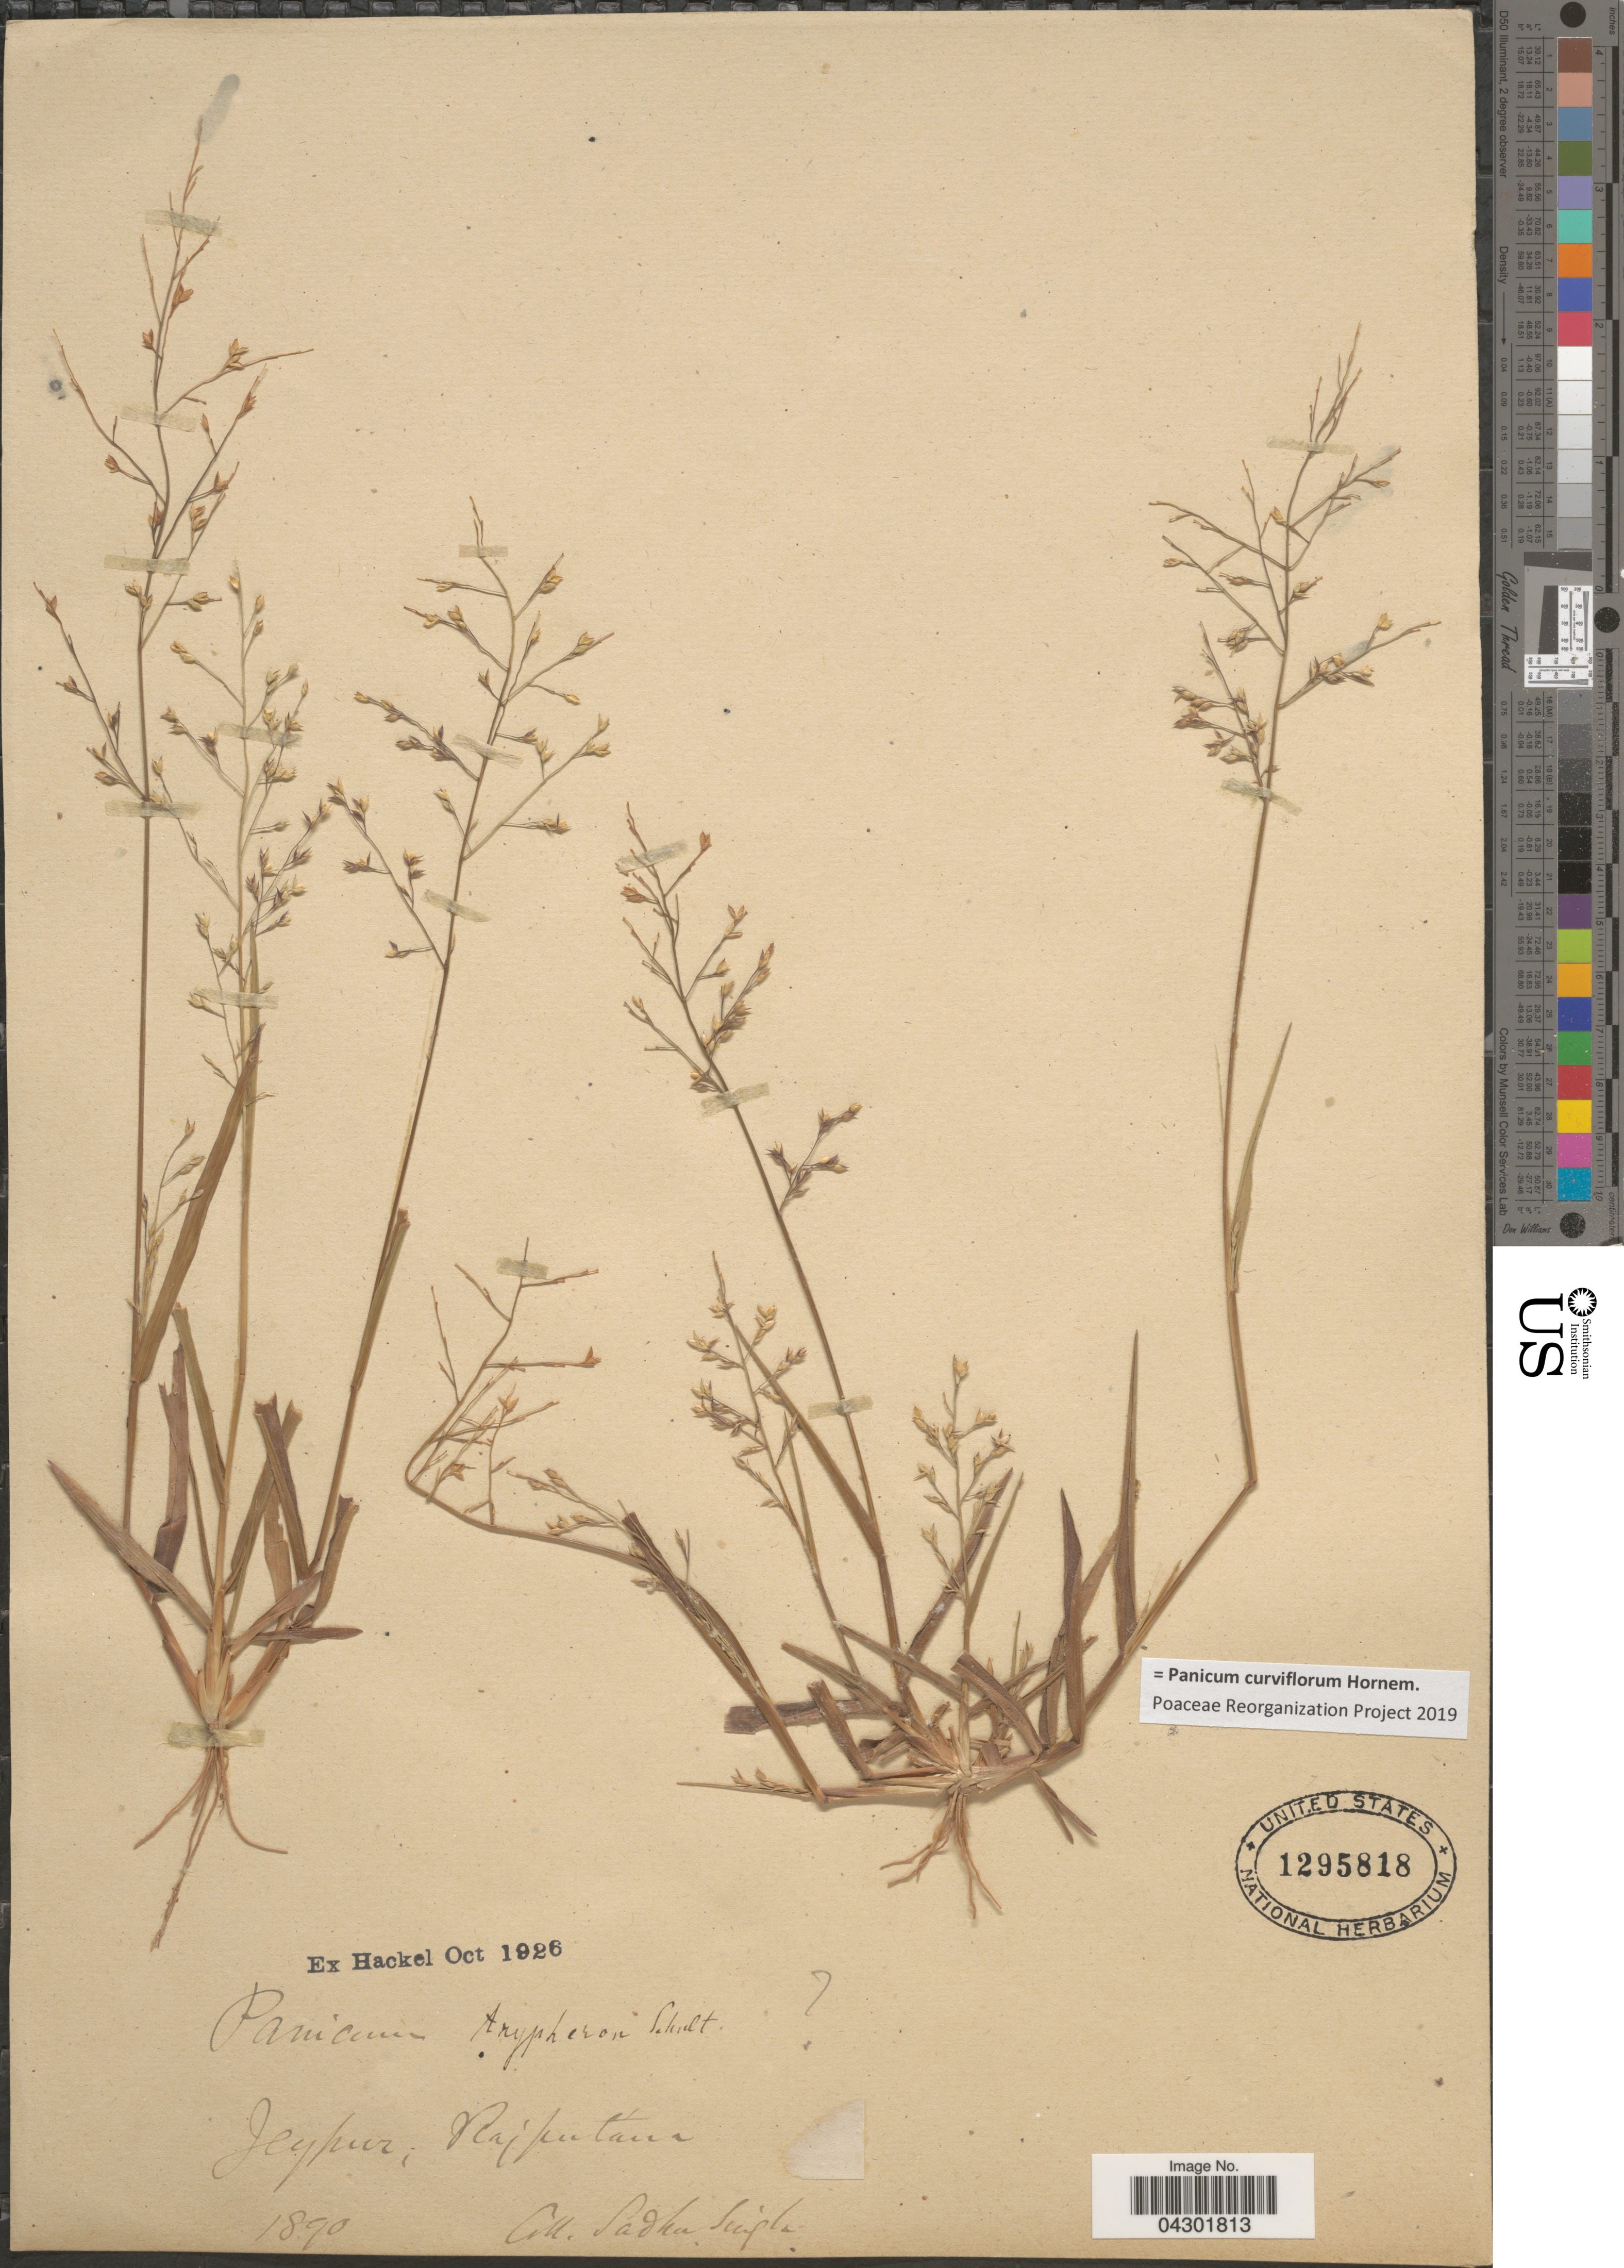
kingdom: Plantae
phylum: Tracheophyta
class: Liliopsida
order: Poales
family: Poaceae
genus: Panicum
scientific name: Panicum curviflorum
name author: Hornem.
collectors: S. Gupta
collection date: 1890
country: India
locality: Jeypur, Rajputana.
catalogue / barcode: US 1295818